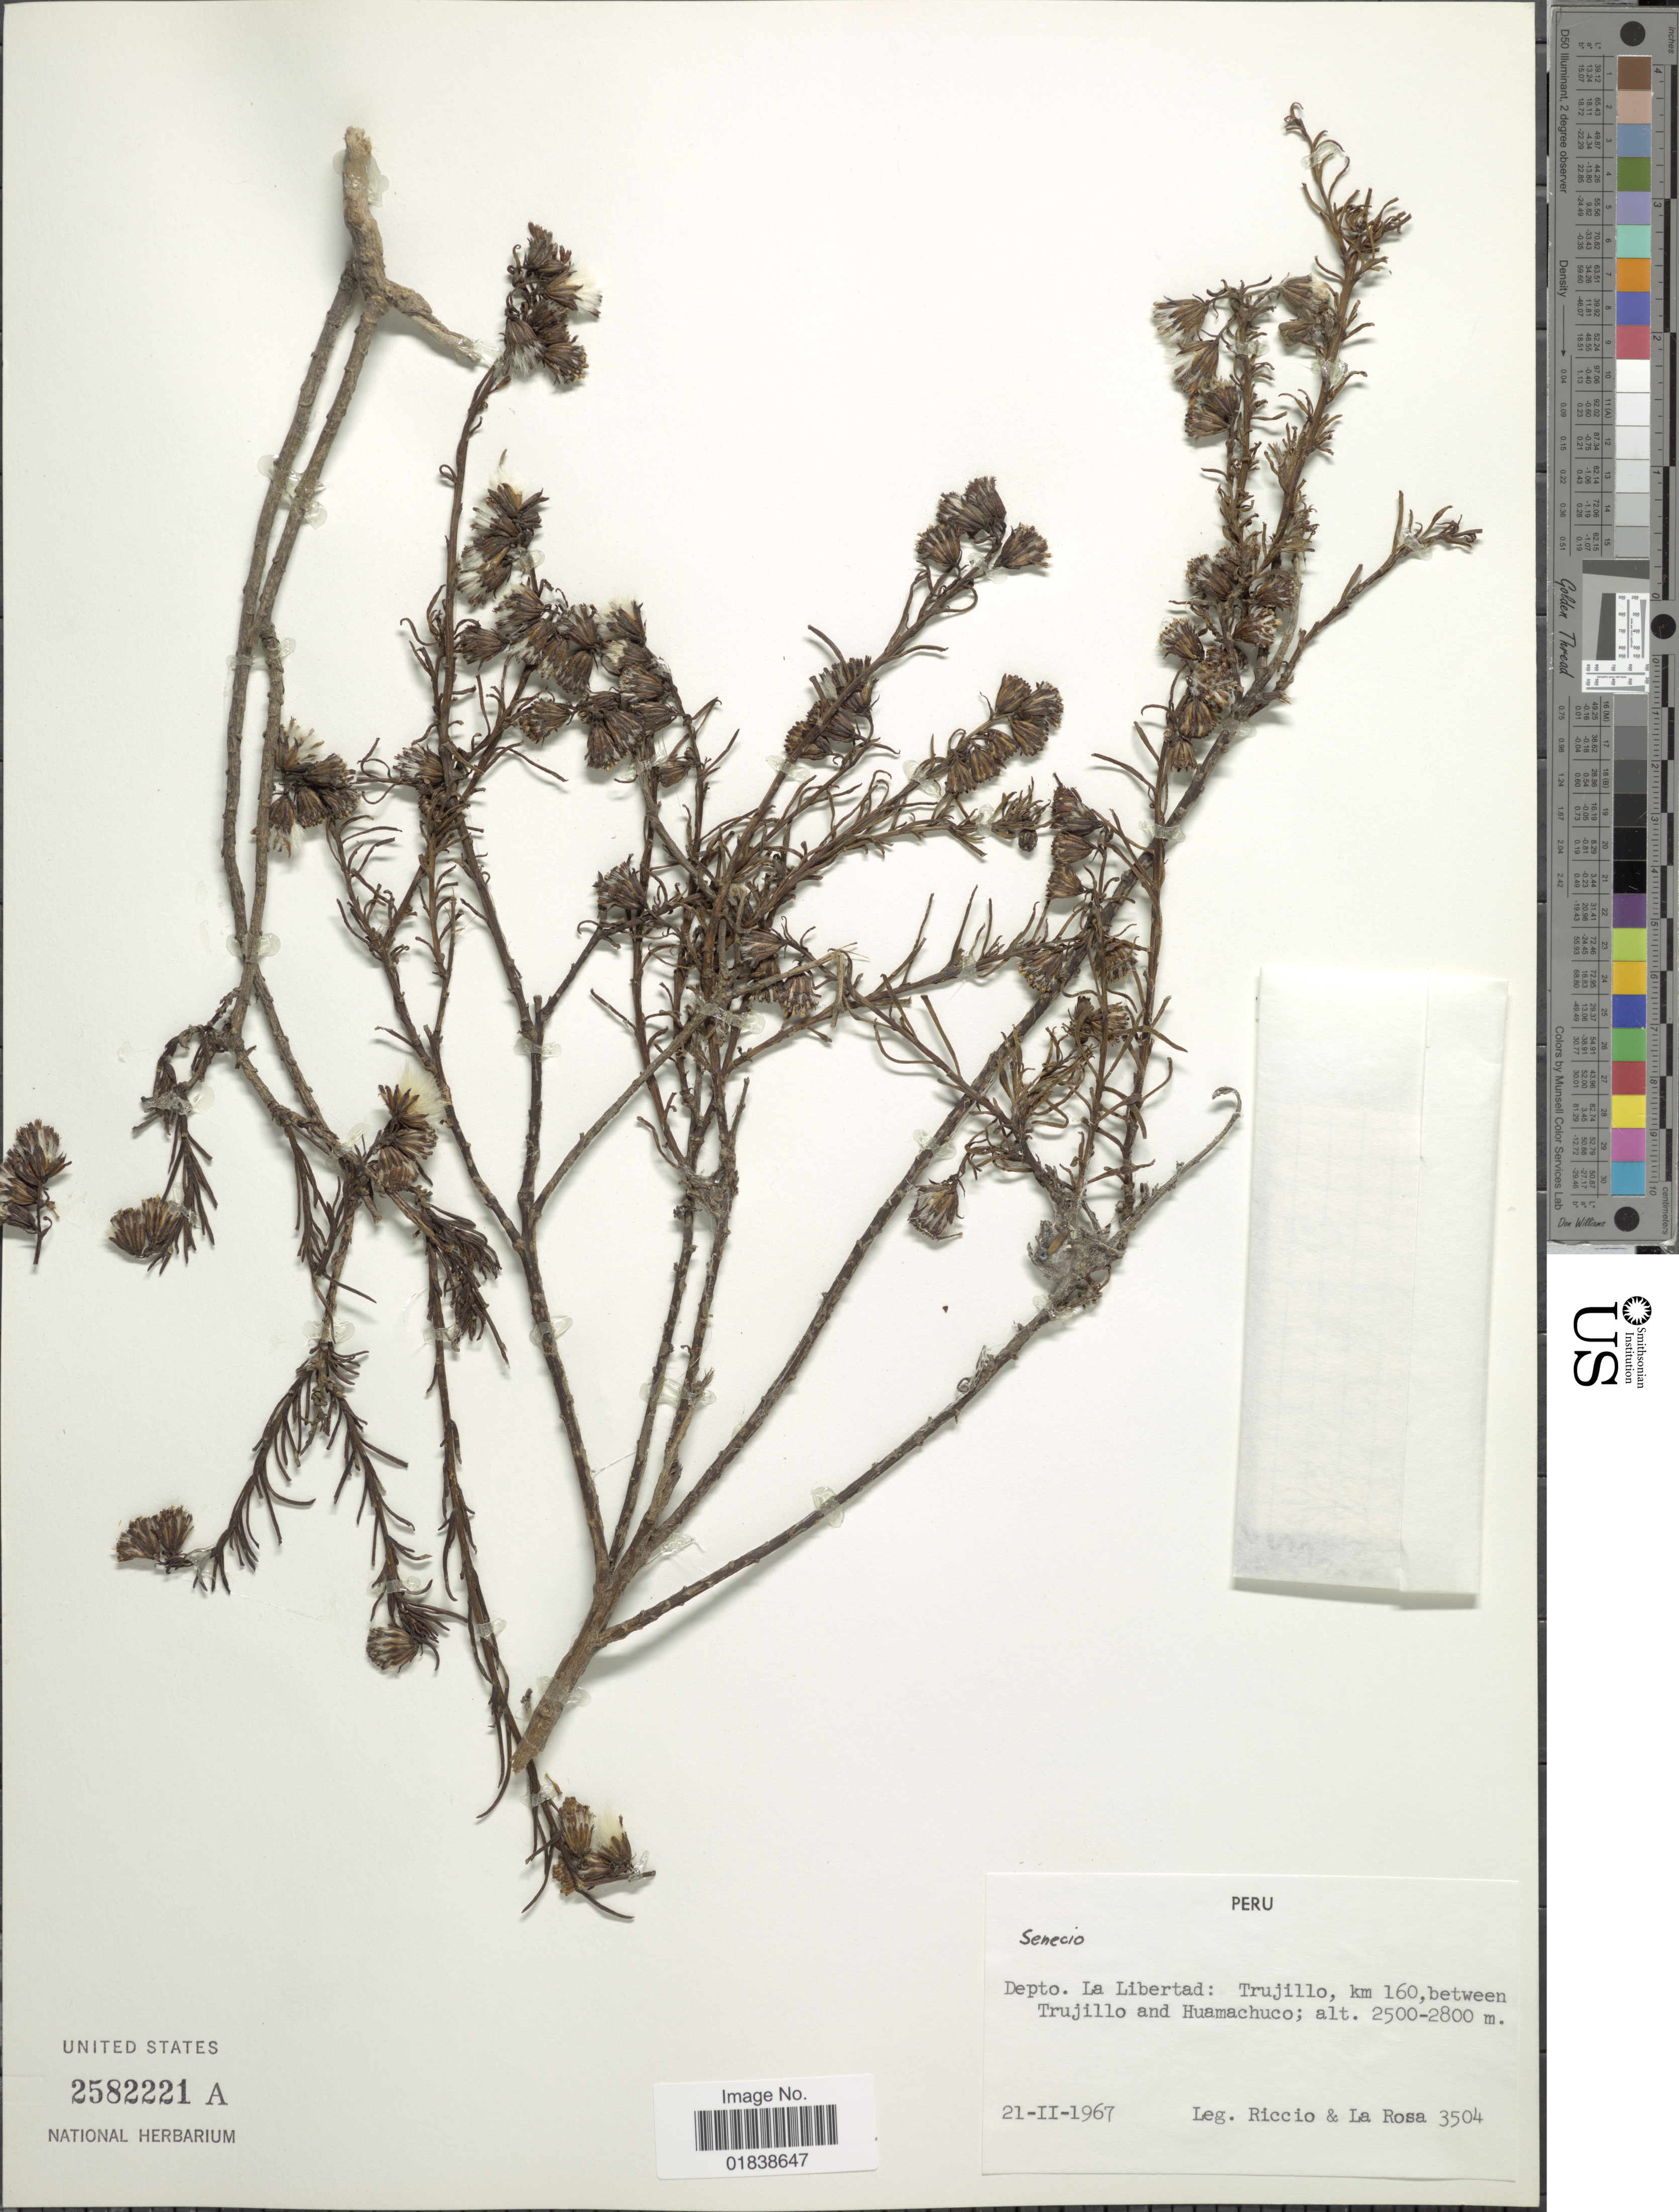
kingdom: Plantae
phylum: Tracheophyta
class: Magnoliopsida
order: Asterales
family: Asteraceae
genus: Senecio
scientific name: Senecio sp.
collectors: Riccio & -. La Rosa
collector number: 3504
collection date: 1967-02-21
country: Peru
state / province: La Libertad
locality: Trujillo, km 160, between Trujillo and Huamachuco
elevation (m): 2500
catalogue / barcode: US 2582221A